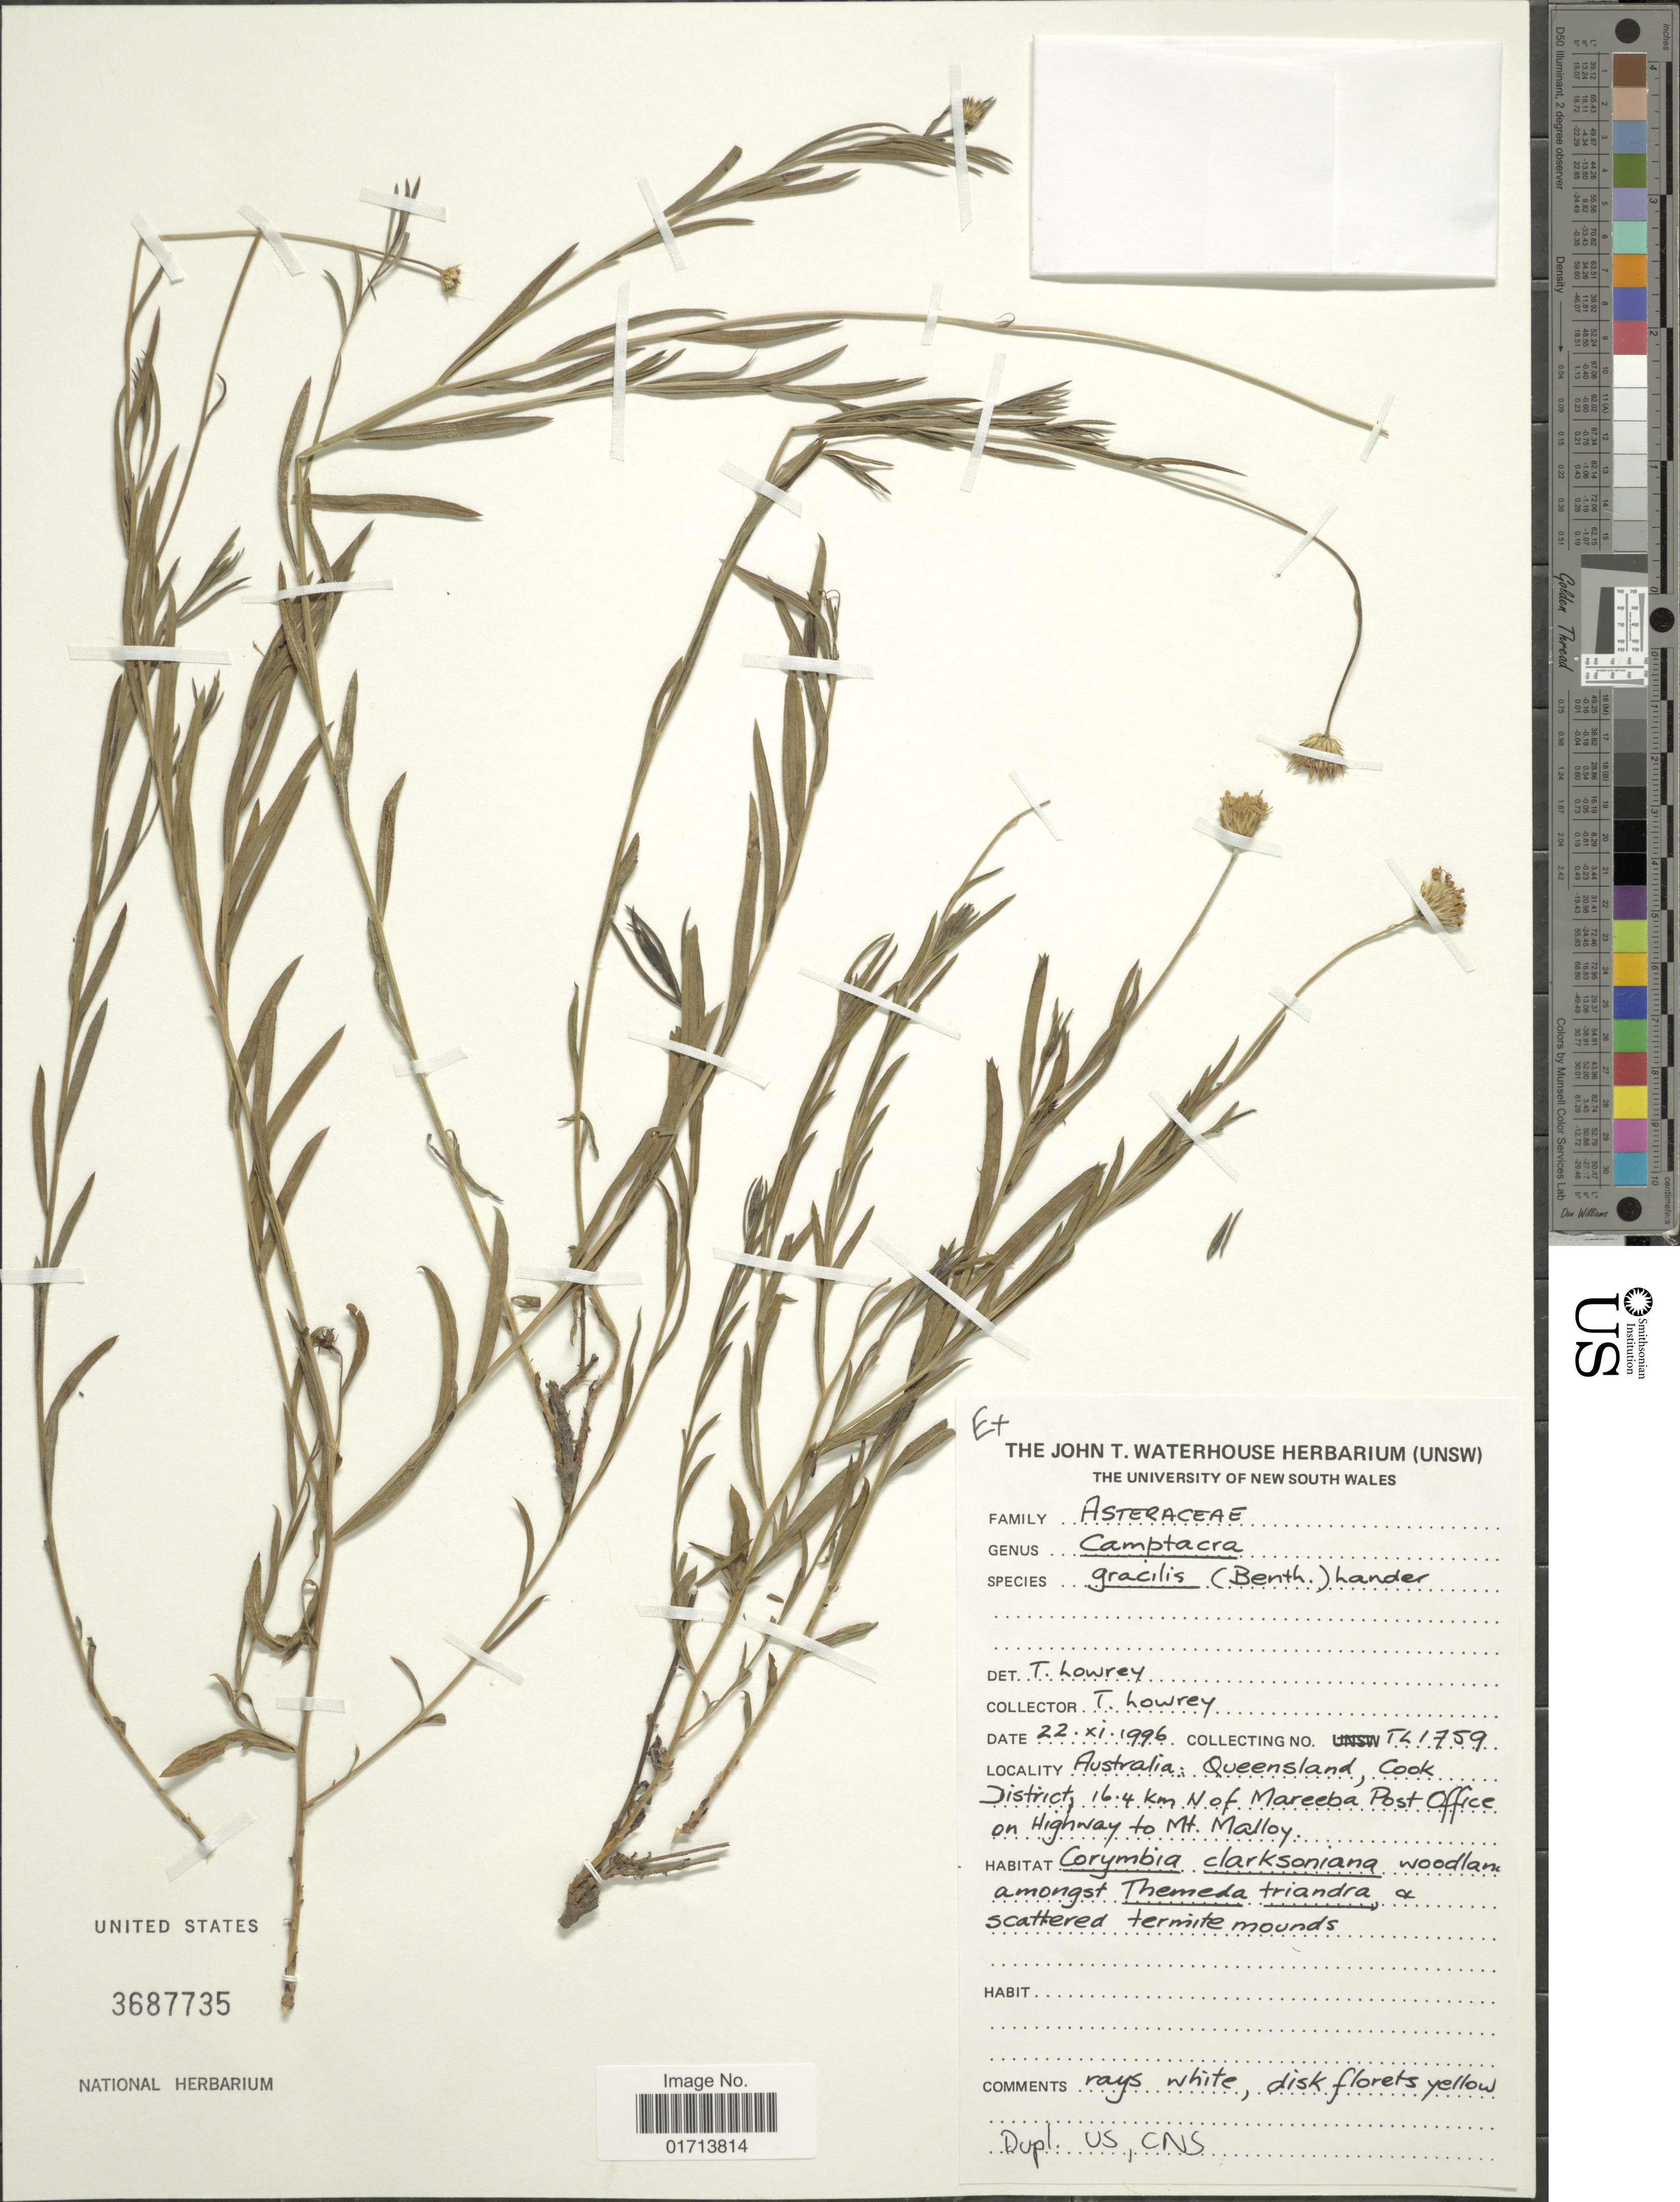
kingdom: Plantae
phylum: Tracheophyta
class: Magnoliopsida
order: Asterales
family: Asteraceae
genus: Camptacra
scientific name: Camptacra gracilis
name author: (Benth.) Lander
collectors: T. Lowrey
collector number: TL1759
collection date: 1996-11-22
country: Australia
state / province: Queensland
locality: Cook District, 16.4 km N of Mareeba Post Office on highway to Mt. Malloy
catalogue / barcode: US 3687735